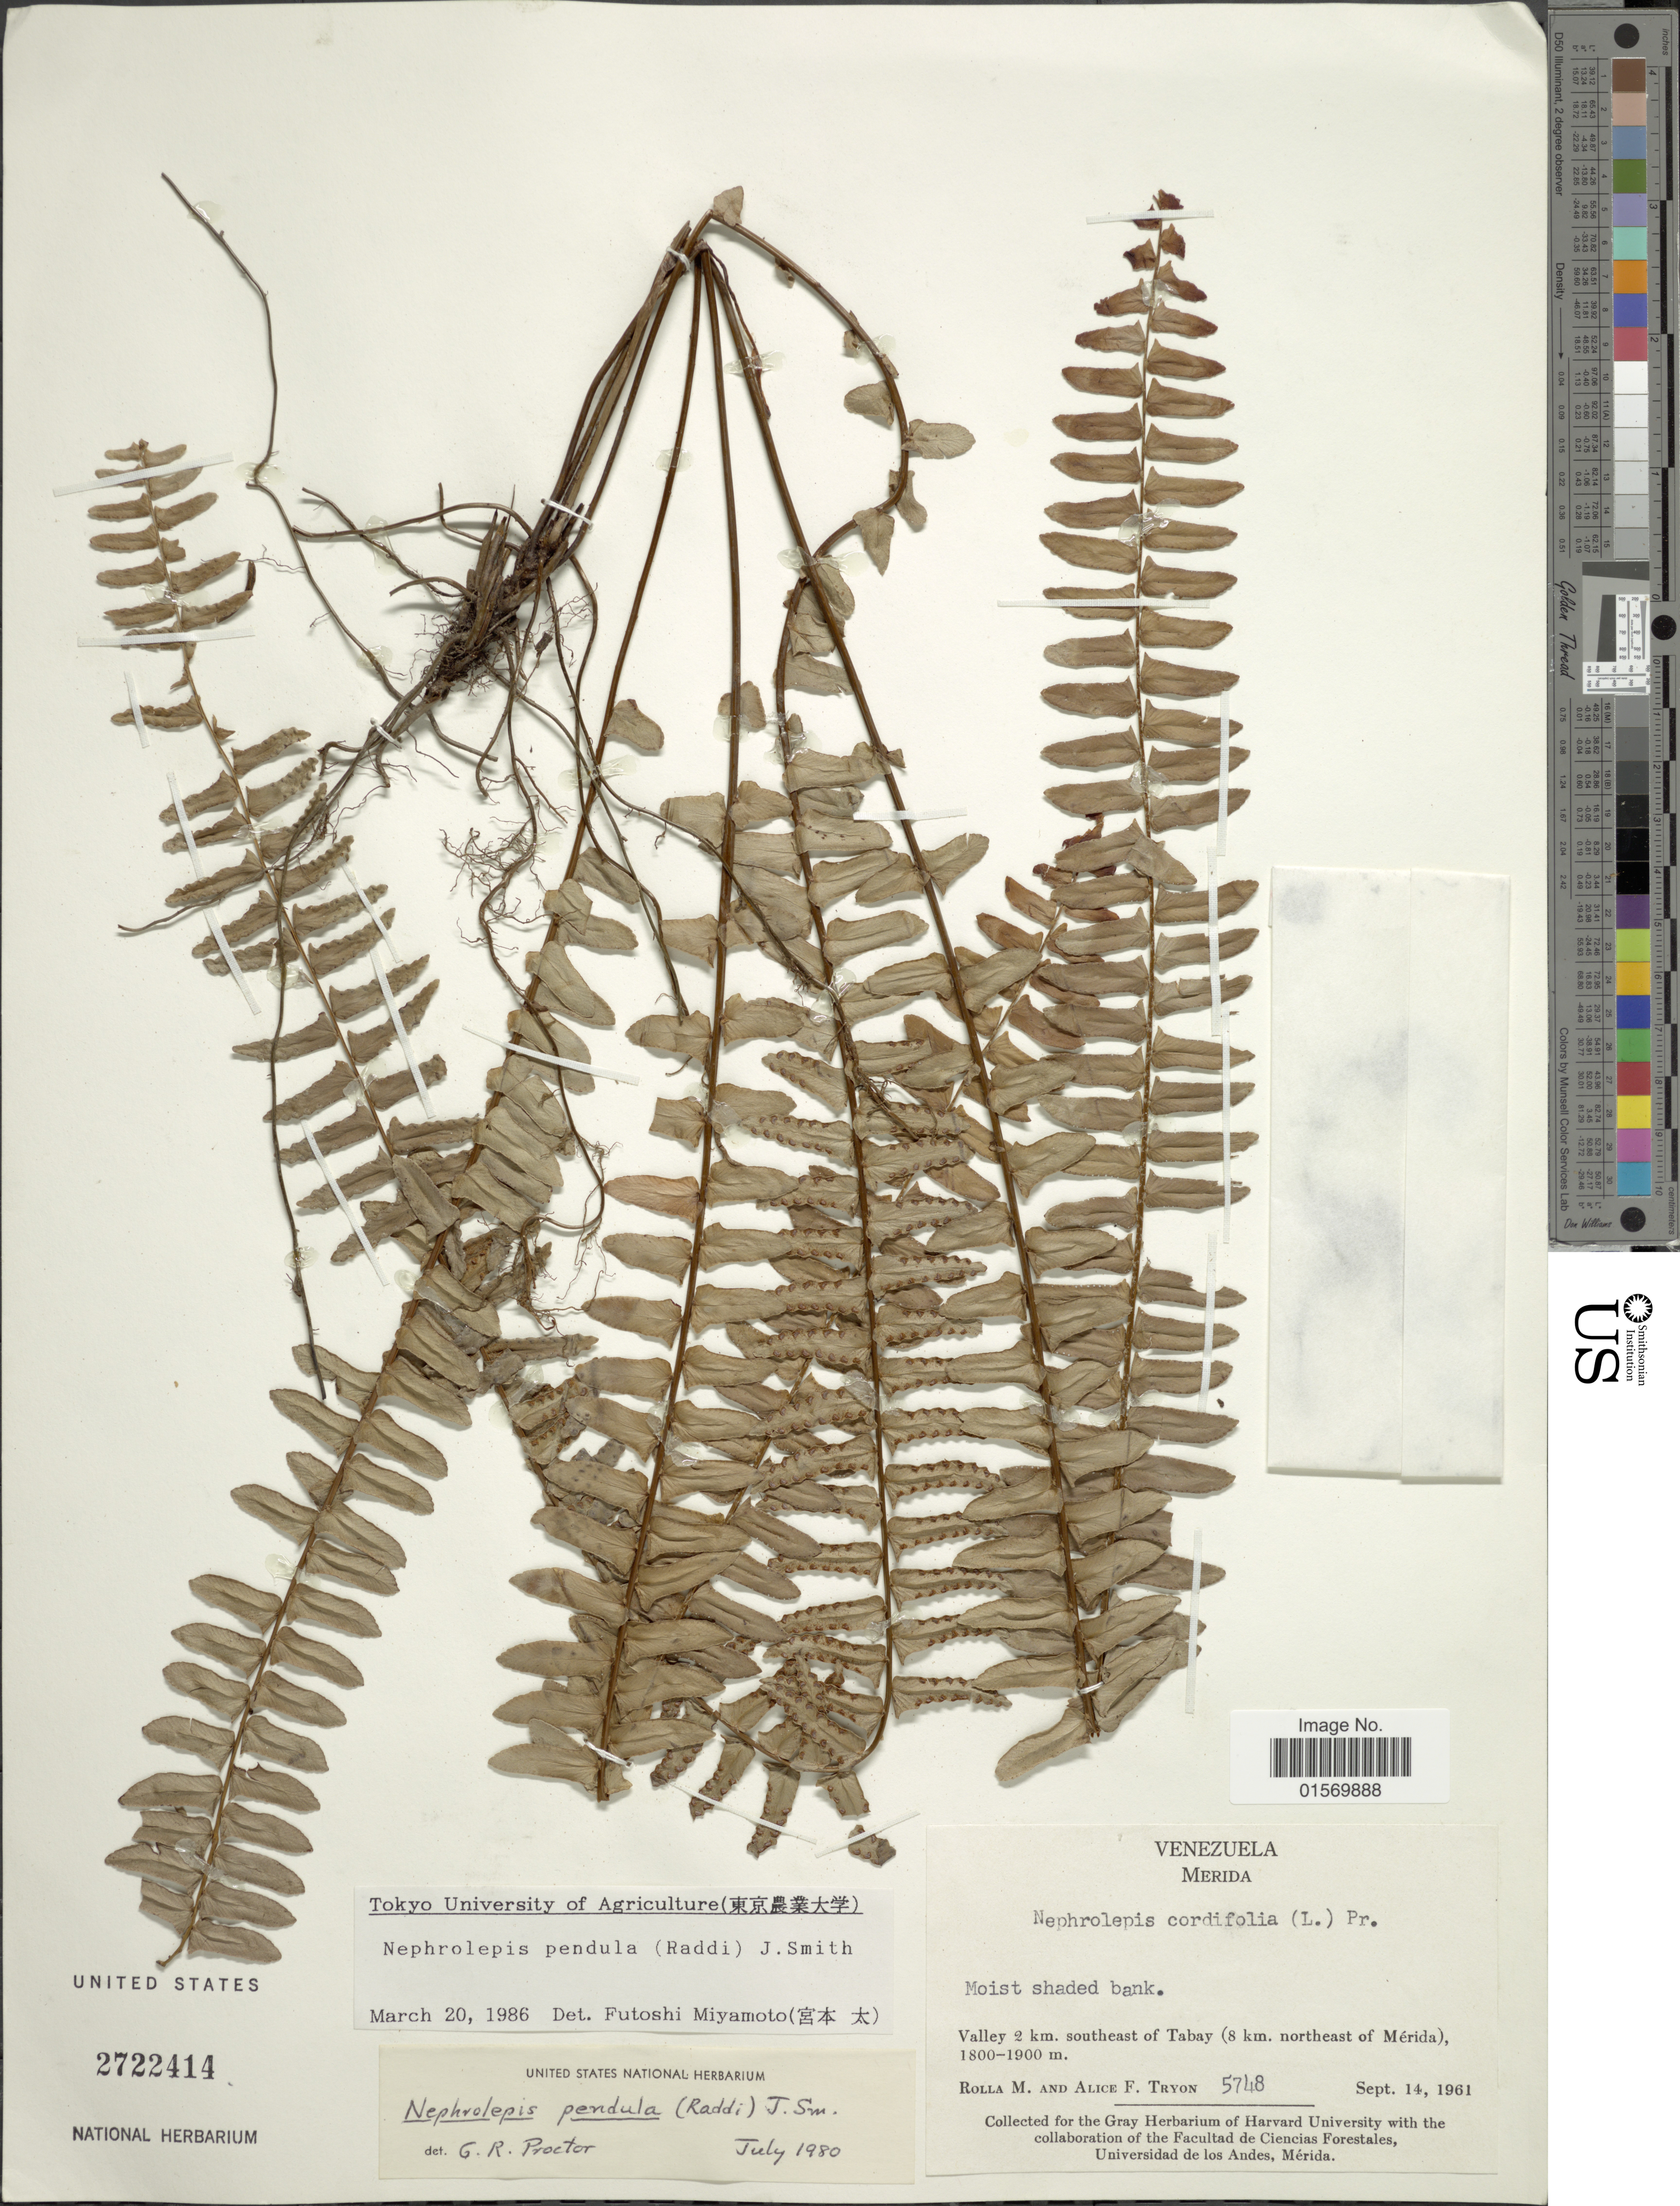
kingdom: Plantae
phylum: Tracheophyta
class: Polypodiopsida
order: Polypodiales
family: Nephrolepidaceae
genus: Nephrolepis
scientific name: Nephrolepis pendula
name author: (Raddi) J. Sm.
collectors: R. M. Tryon & A. F. Tryon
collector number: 5748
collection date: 1961-09-14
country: Venezuela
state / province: Mérida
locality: Valley 2 km. southeast of Tabay (8 km. northeast of Merida).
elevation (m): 1800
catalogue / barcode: US 2722414